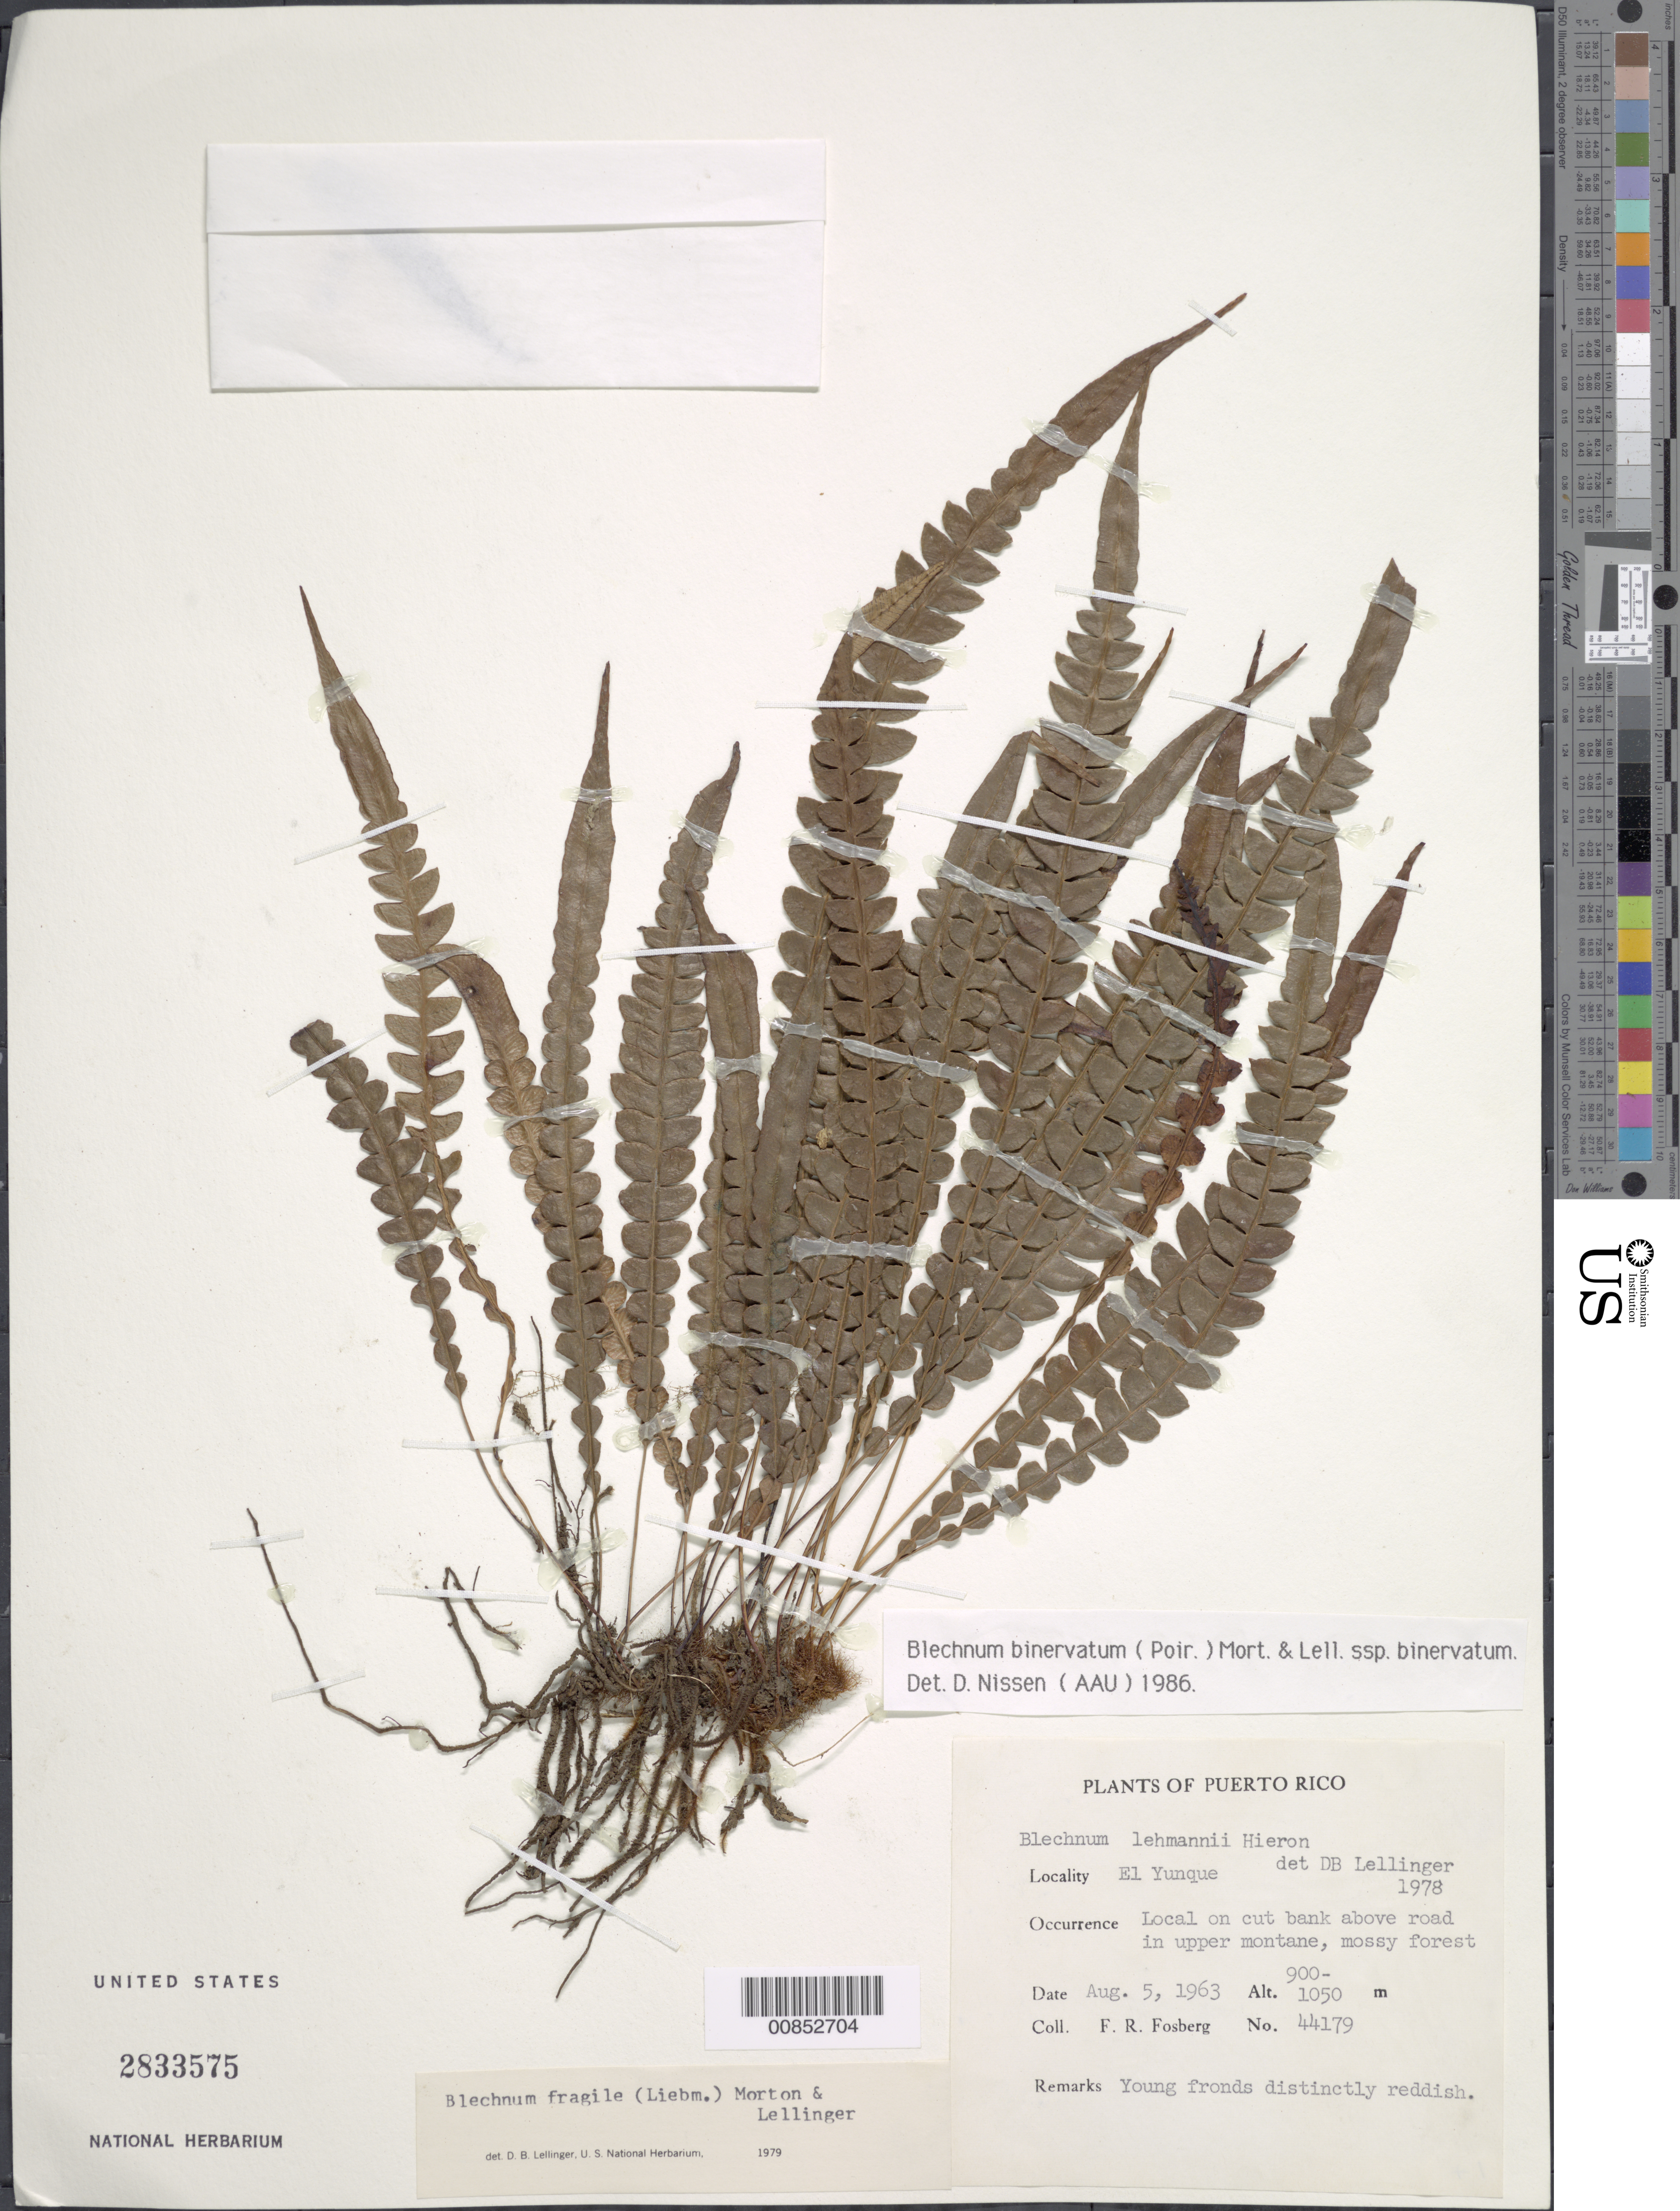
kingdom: Plantae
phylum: Tracheophyta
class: Polypodiopsida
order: Polypodiales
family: Blechnaceae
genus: Blechnum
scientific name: Blechnum fragile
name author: (Liebm.) C.V. Morton & Lellinger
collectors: F. R. Fosberg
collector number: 44179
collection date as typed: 05 Aug 1963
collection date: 1963-08-05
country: Puerto Rico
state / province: Río Grande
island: Puerto Rico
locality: El Yunque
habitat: Upper montane mossy forest, on cut bank above road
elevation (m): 900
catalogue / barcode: US 2833575